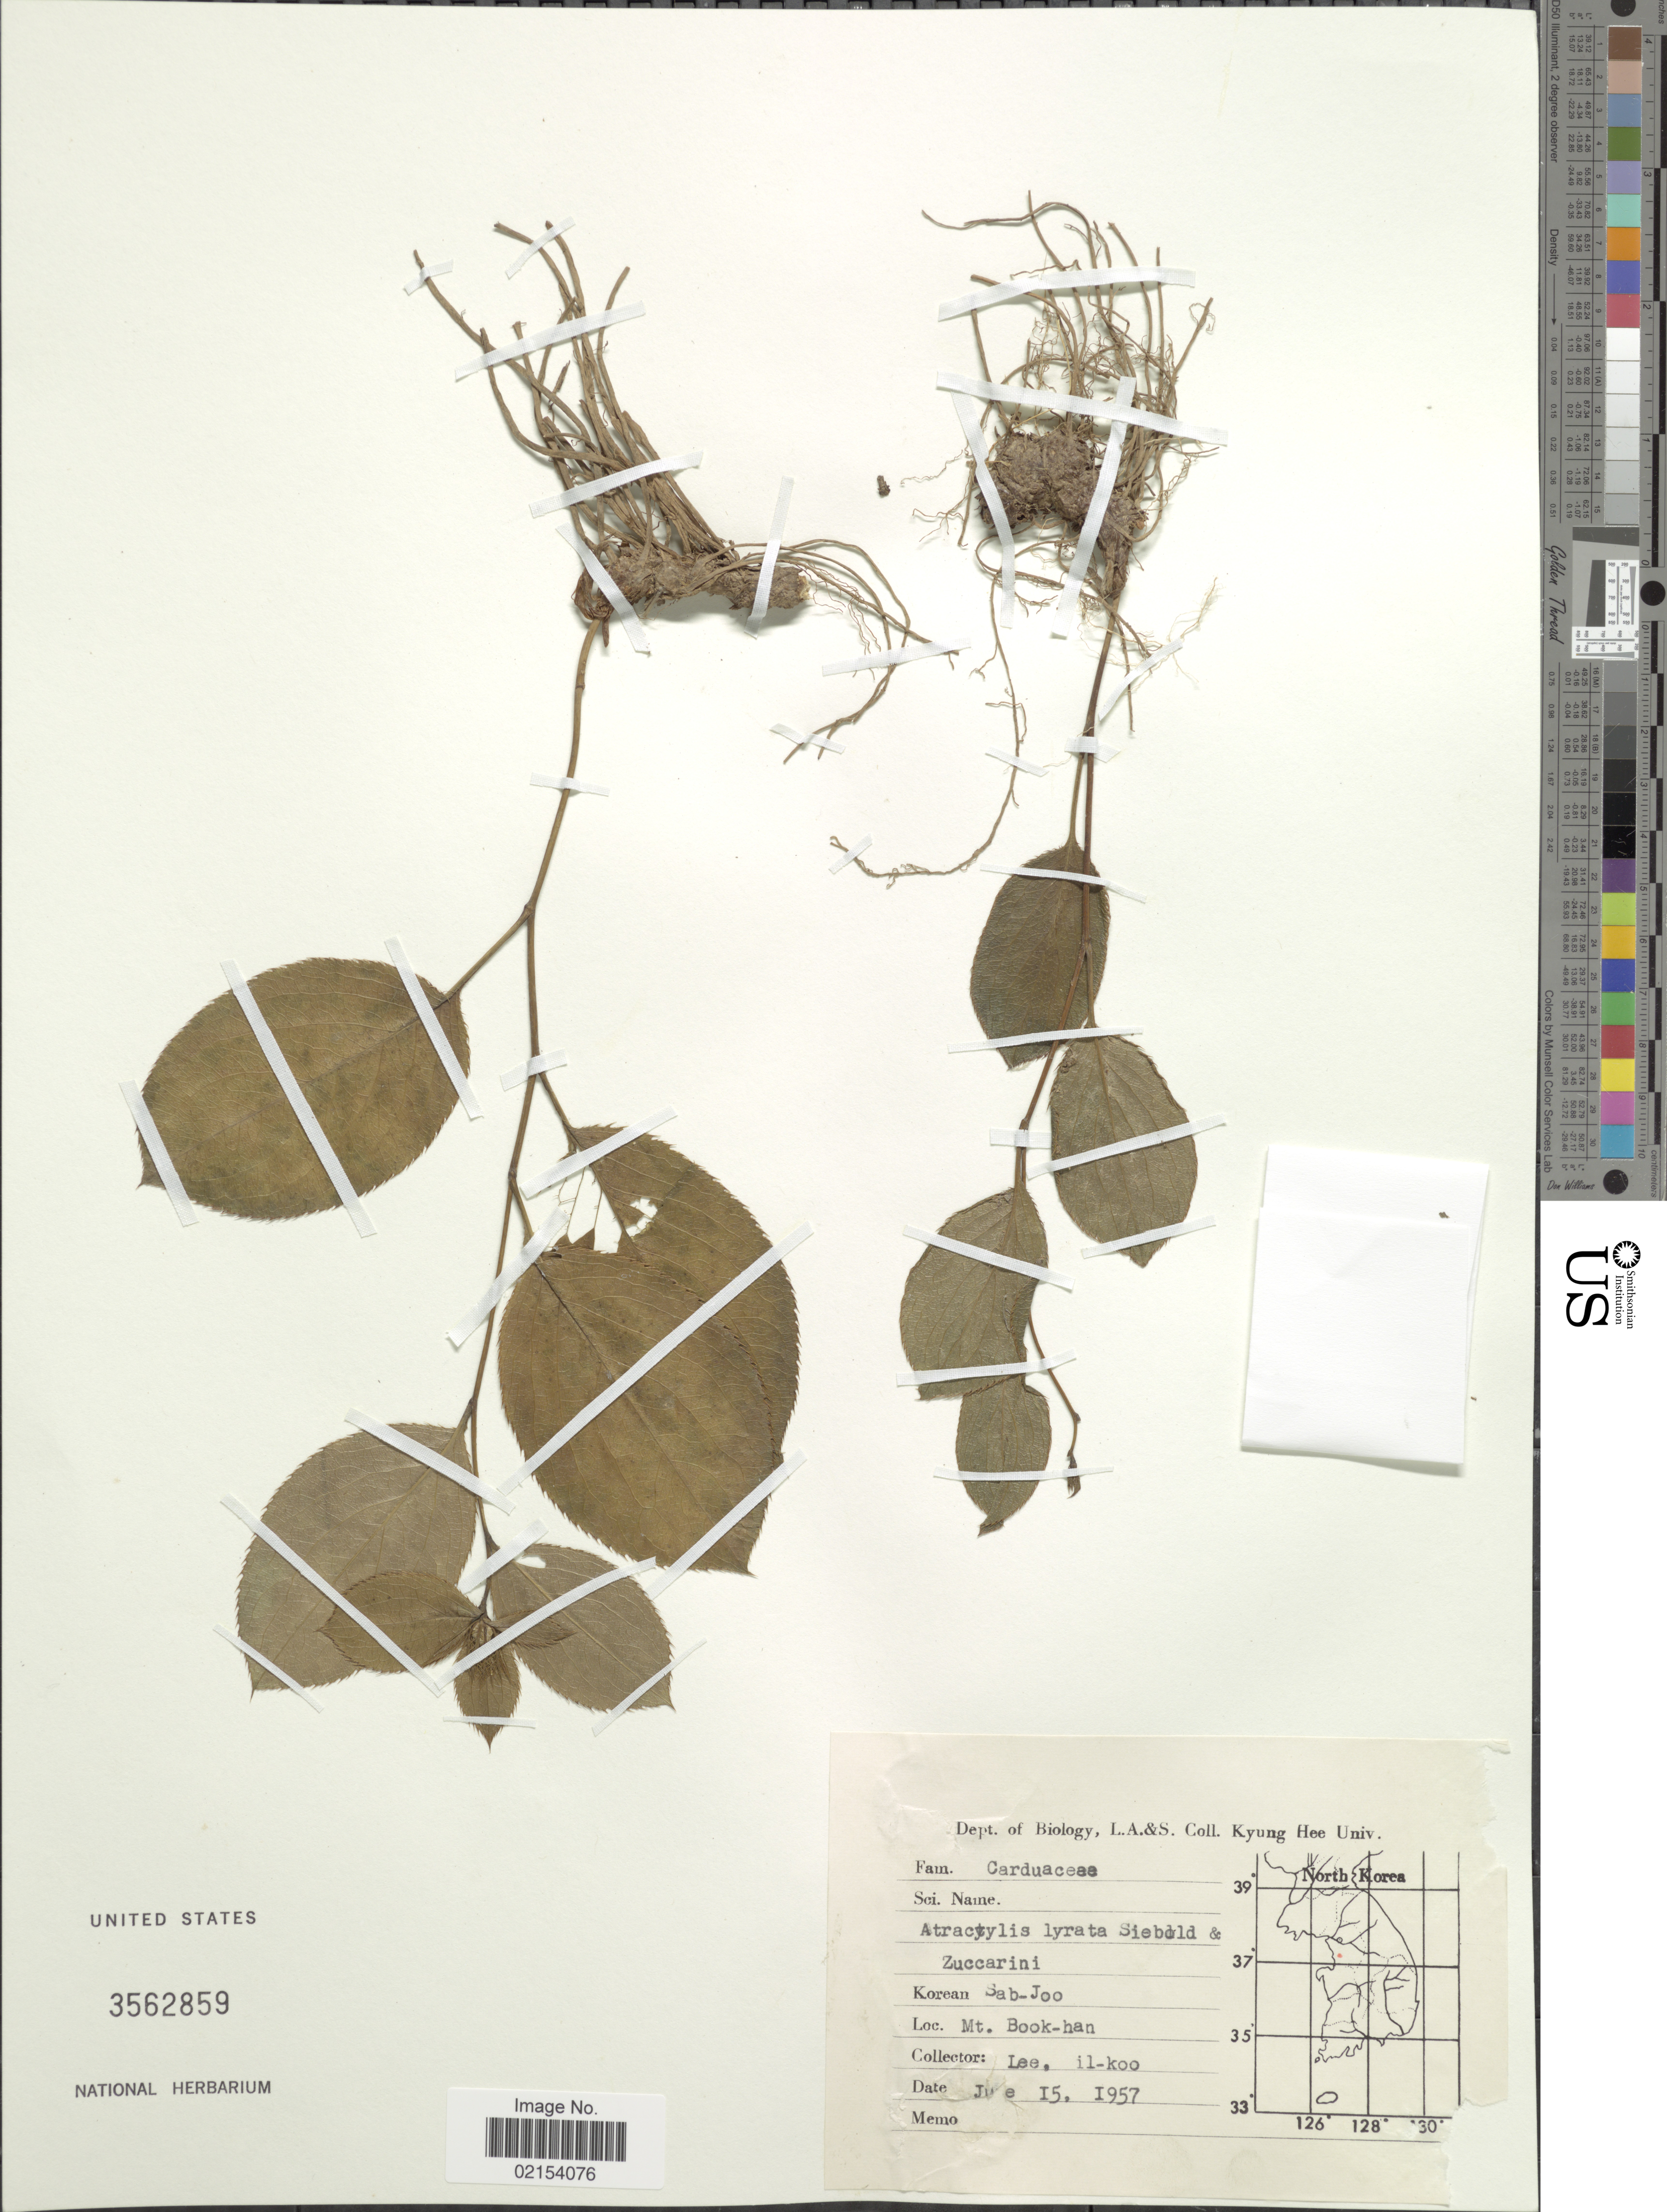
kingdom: Plantae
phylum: Tracheophyta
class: Magnoliopsida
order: Asterales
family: Asteraceae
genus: Atractylodes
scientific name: Atractylodes lancea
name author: (Thunb.) DC.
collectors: Il-Ko Lee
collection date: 1957-06-15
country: South Korea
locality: Mt. Book-han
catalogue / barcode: US 3562859